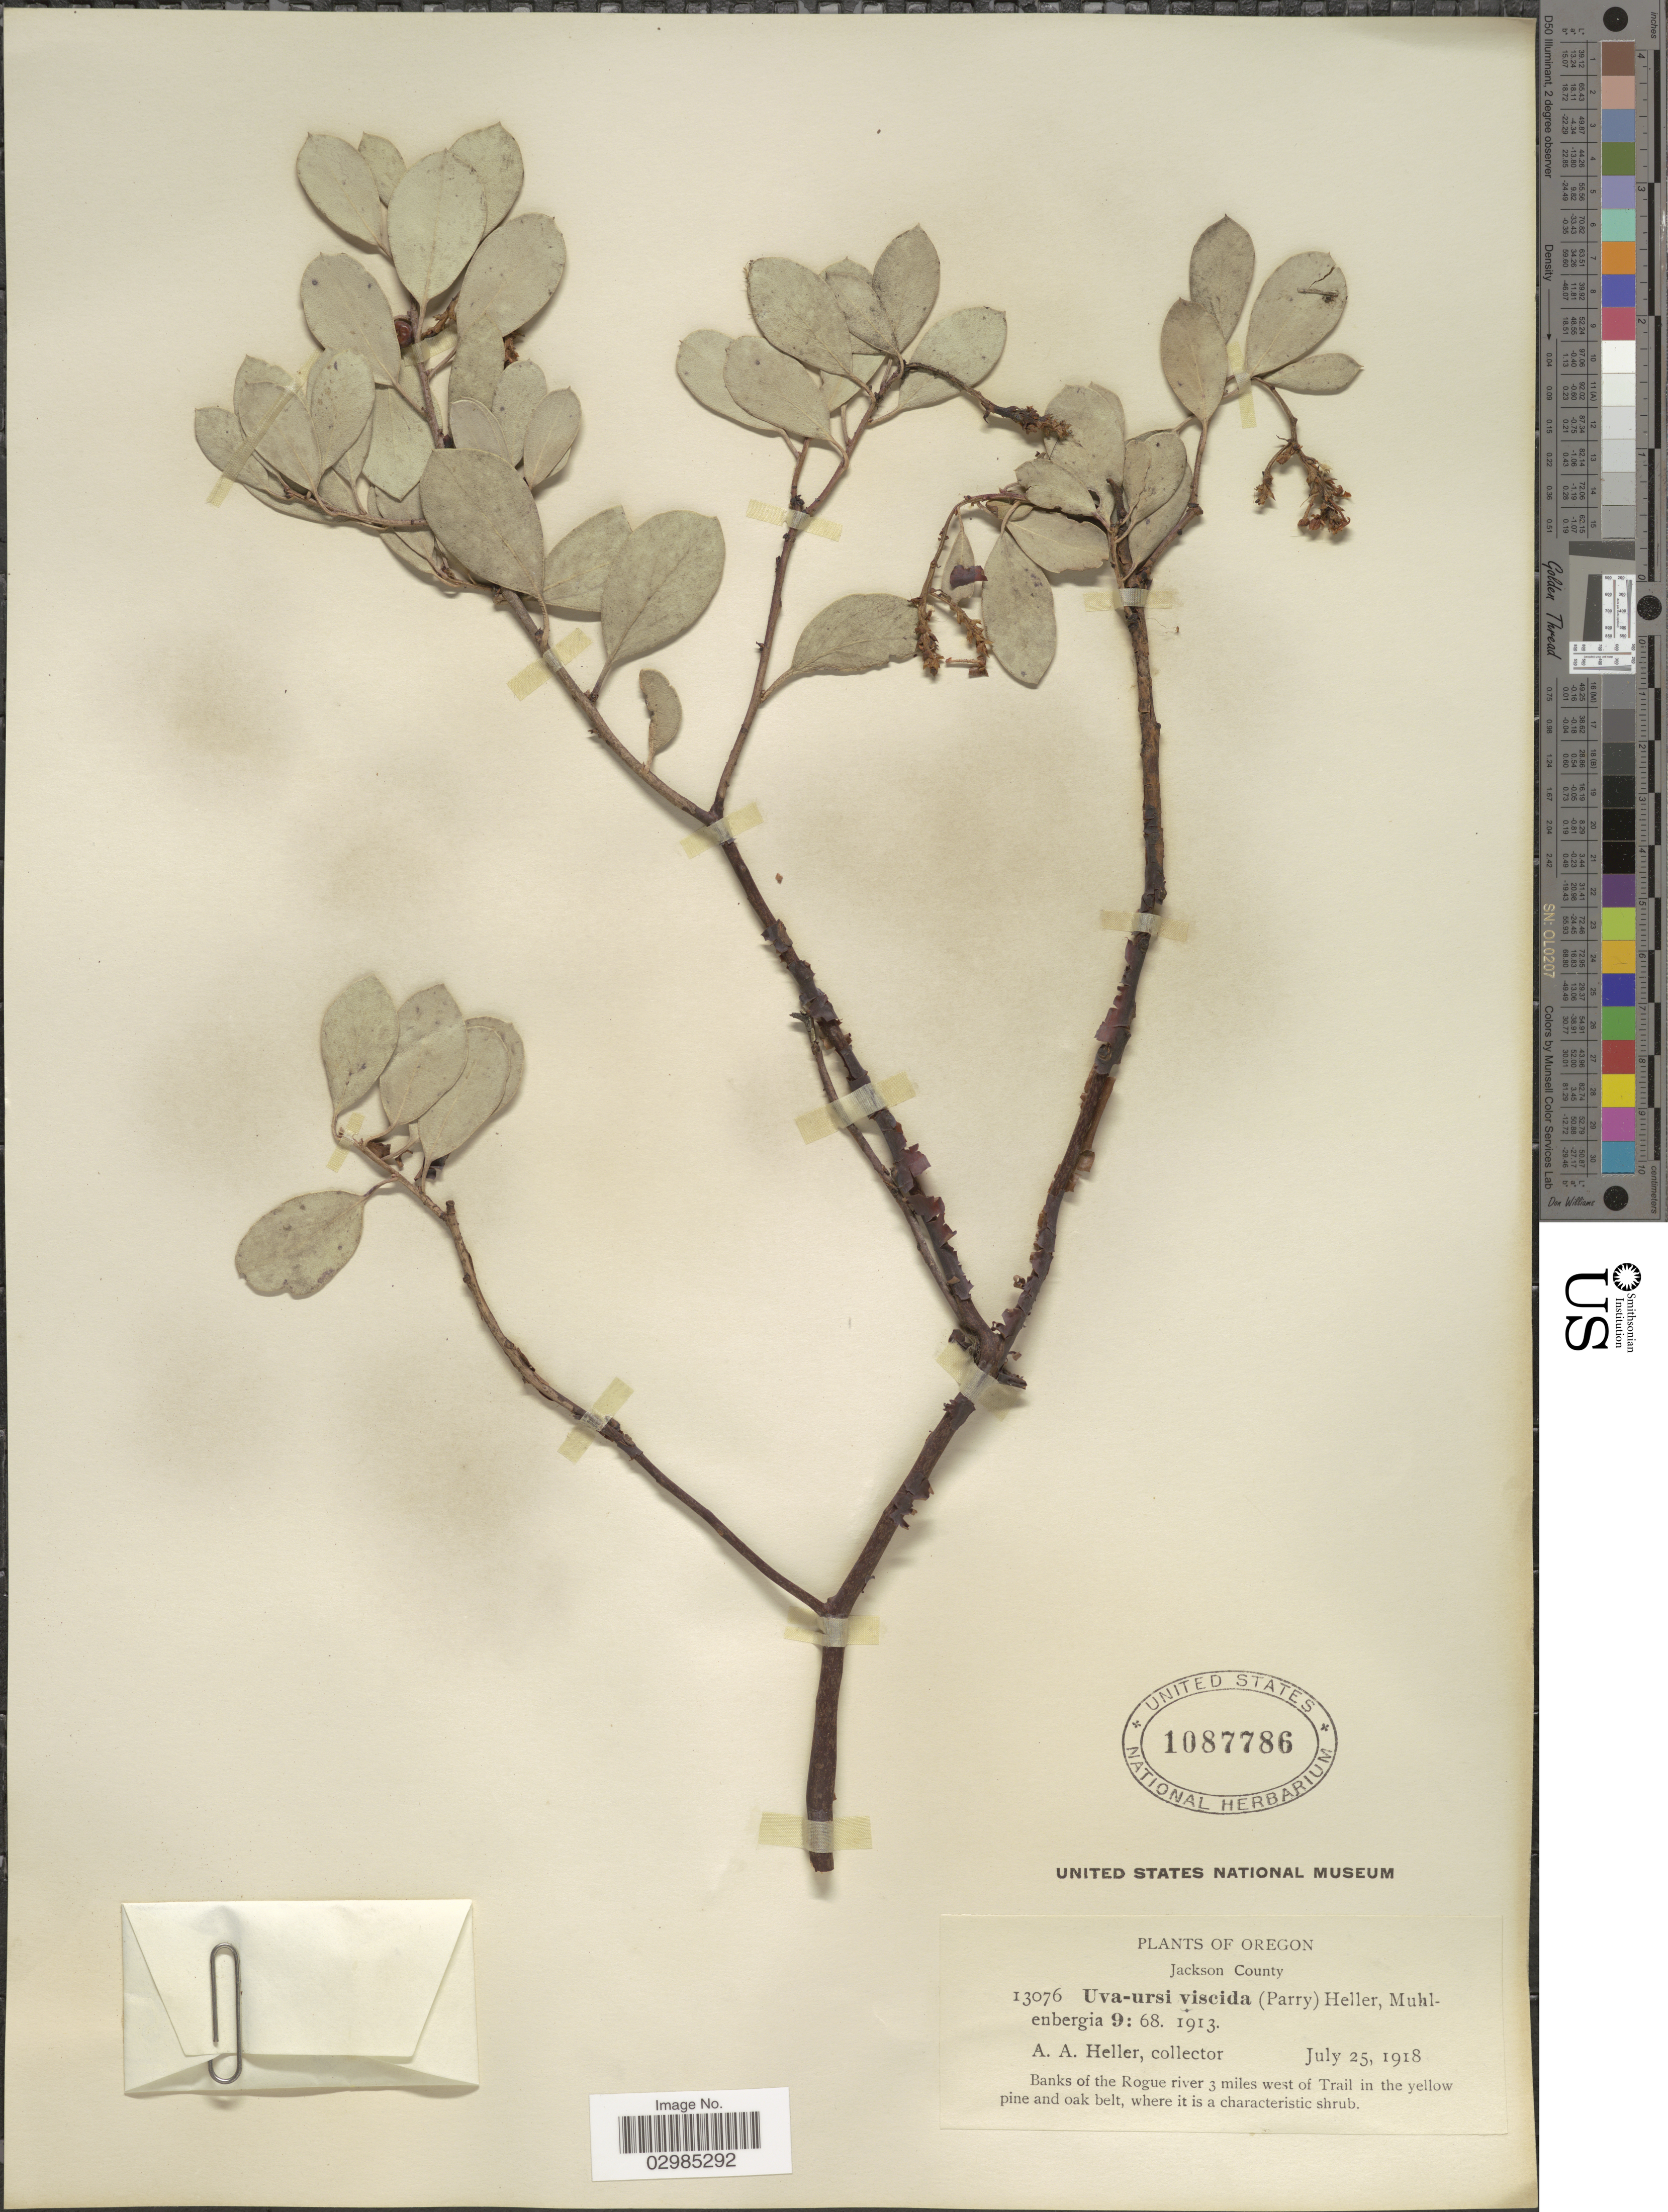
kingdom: Plantae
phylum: Tracheophyta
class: Magnoliopsida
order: Ericales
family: Ericaceae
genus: Arctostaphylos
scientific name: Arctostaphylos viscida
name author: Parry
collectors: A. A. Heller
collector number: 13076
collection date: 1918-07-25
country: United States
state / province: Oregon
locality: Jackson County. Banks of the Rogue river 3 miles west of Trail in the yellow pine and oak belt.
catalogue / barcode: US 1087786